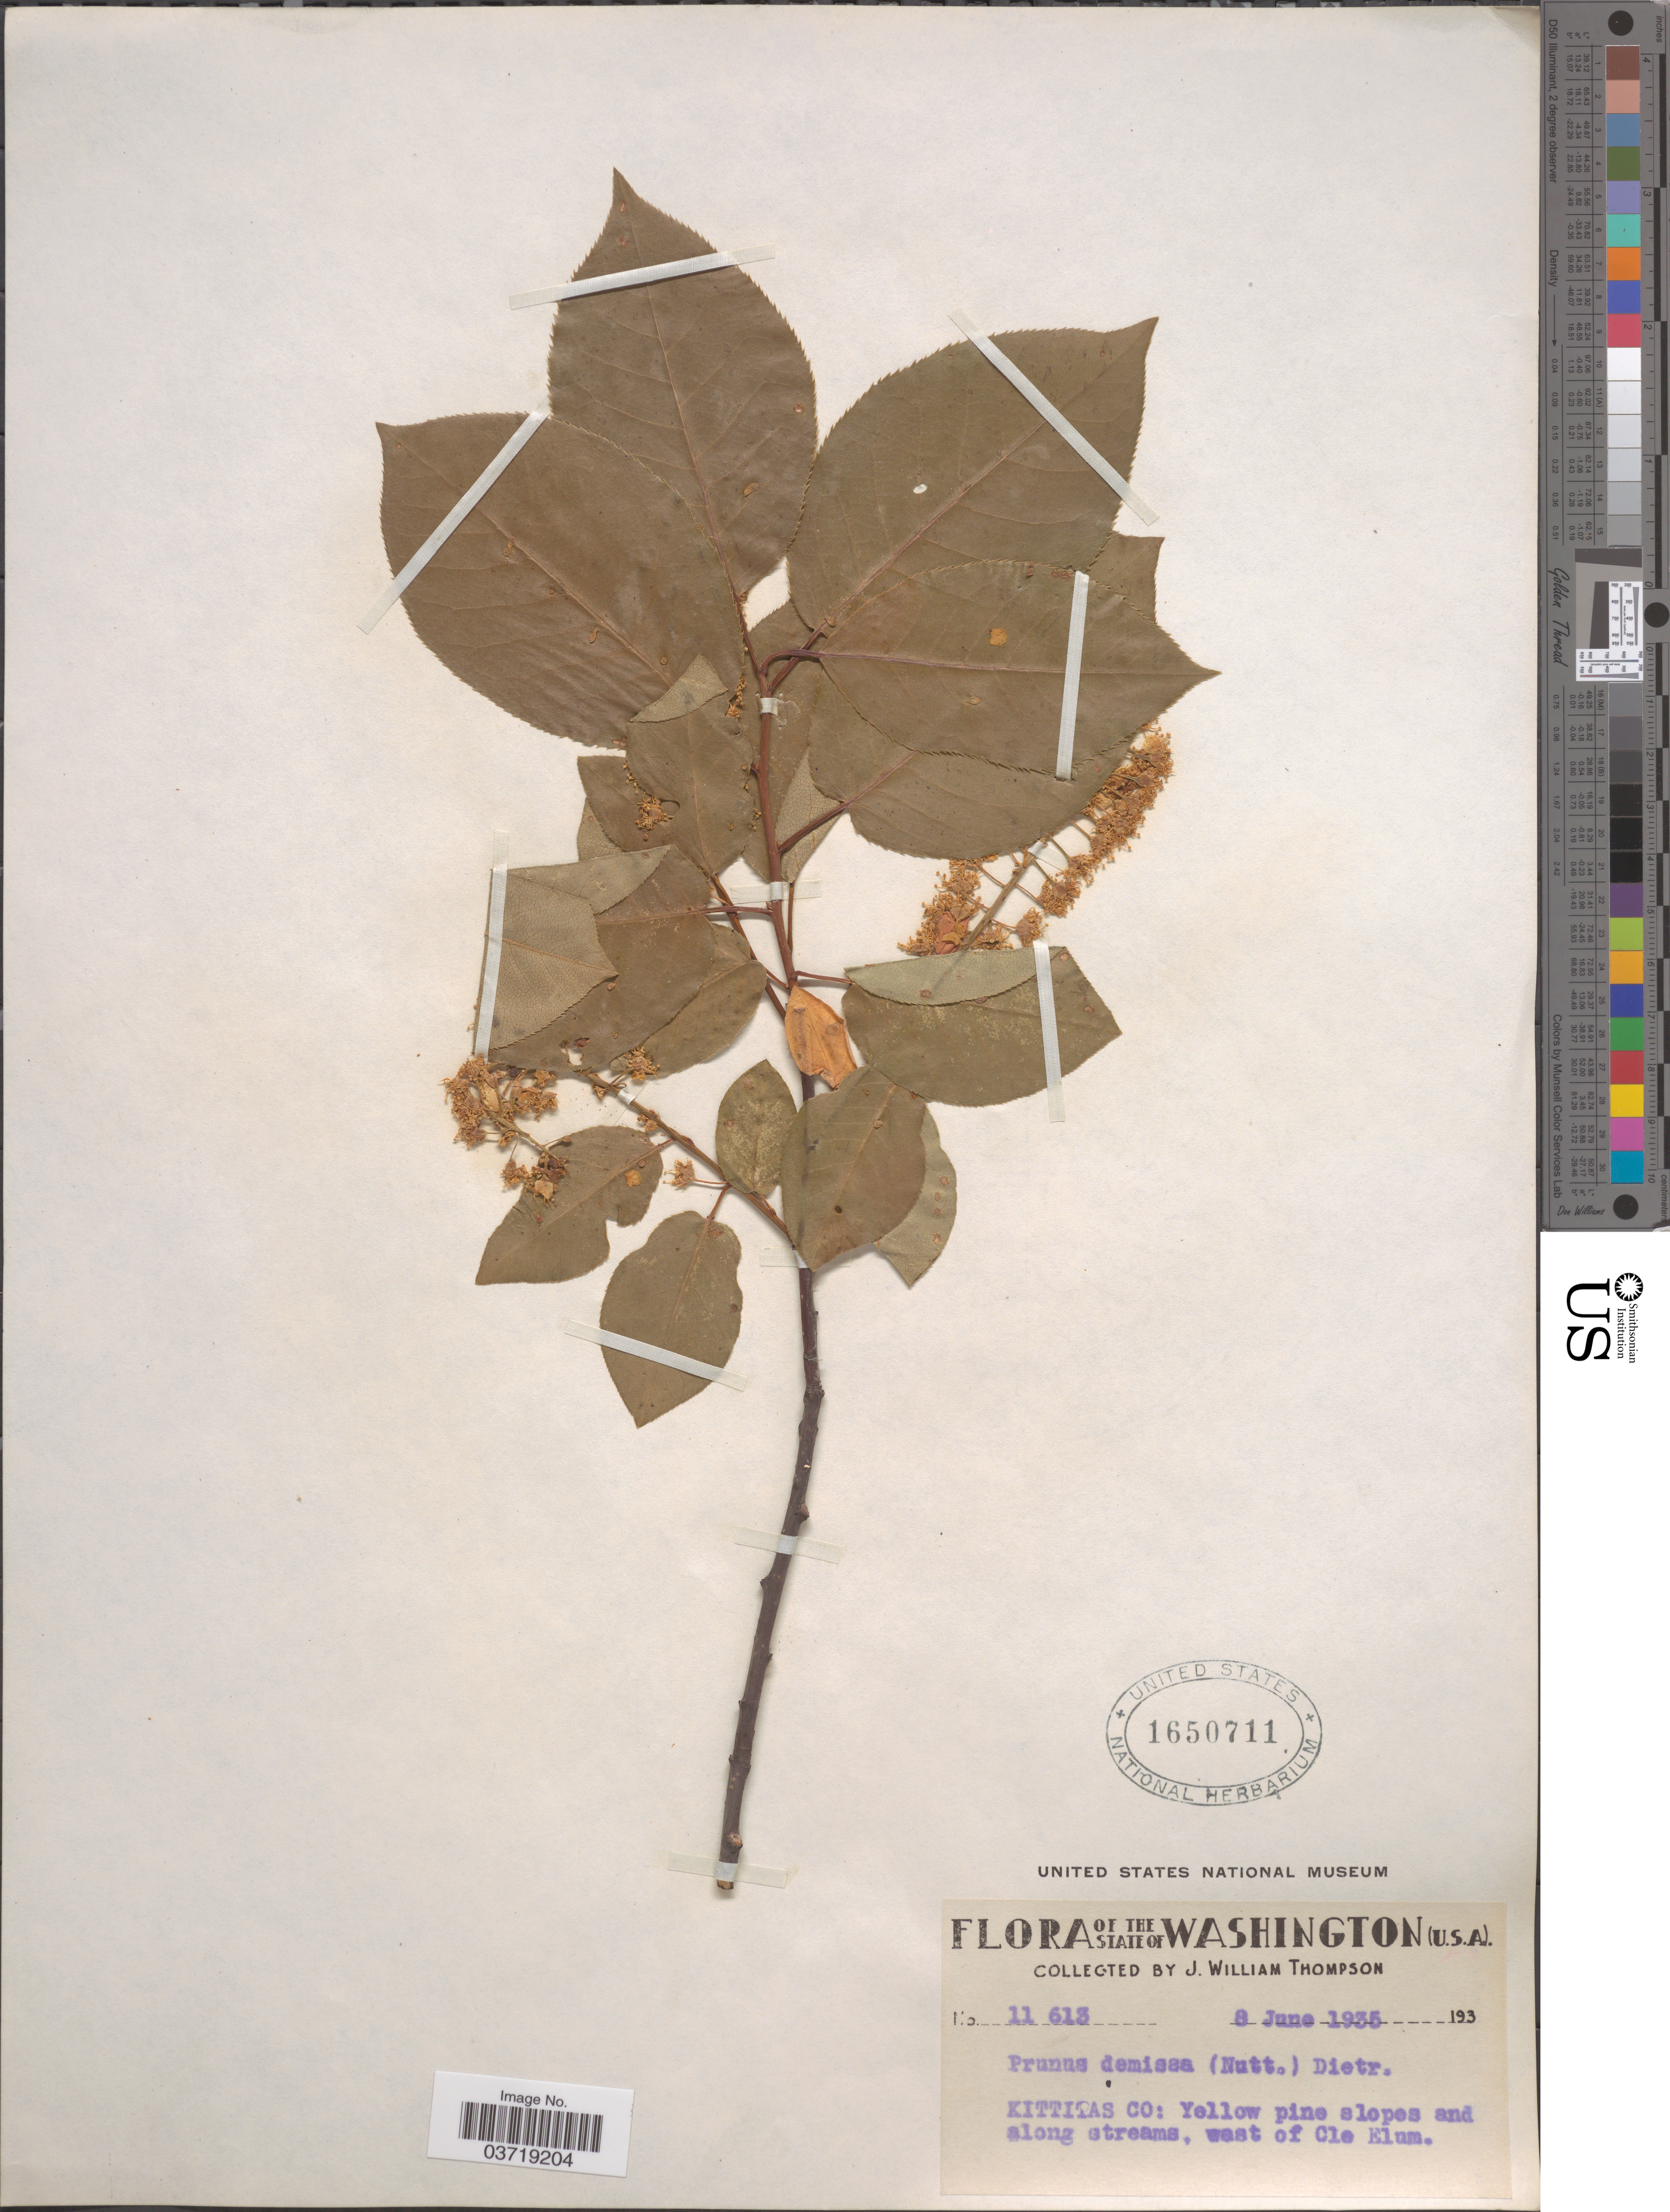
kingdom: Plantae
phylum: Tracheophyta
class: Magnoliopsida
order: Rosales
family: Rosaceae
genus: Prunus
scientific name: Prunus virginiana var. demissa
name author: (Nutt.) Torr.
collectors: J. W. Thompson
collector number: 11613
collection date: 1935-06-08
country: United States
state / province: Washington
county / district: Kittitas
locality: Kittitas Co: Yellow pine slopes and along streams, wast of Cle Elum.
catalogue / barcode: US 1650711